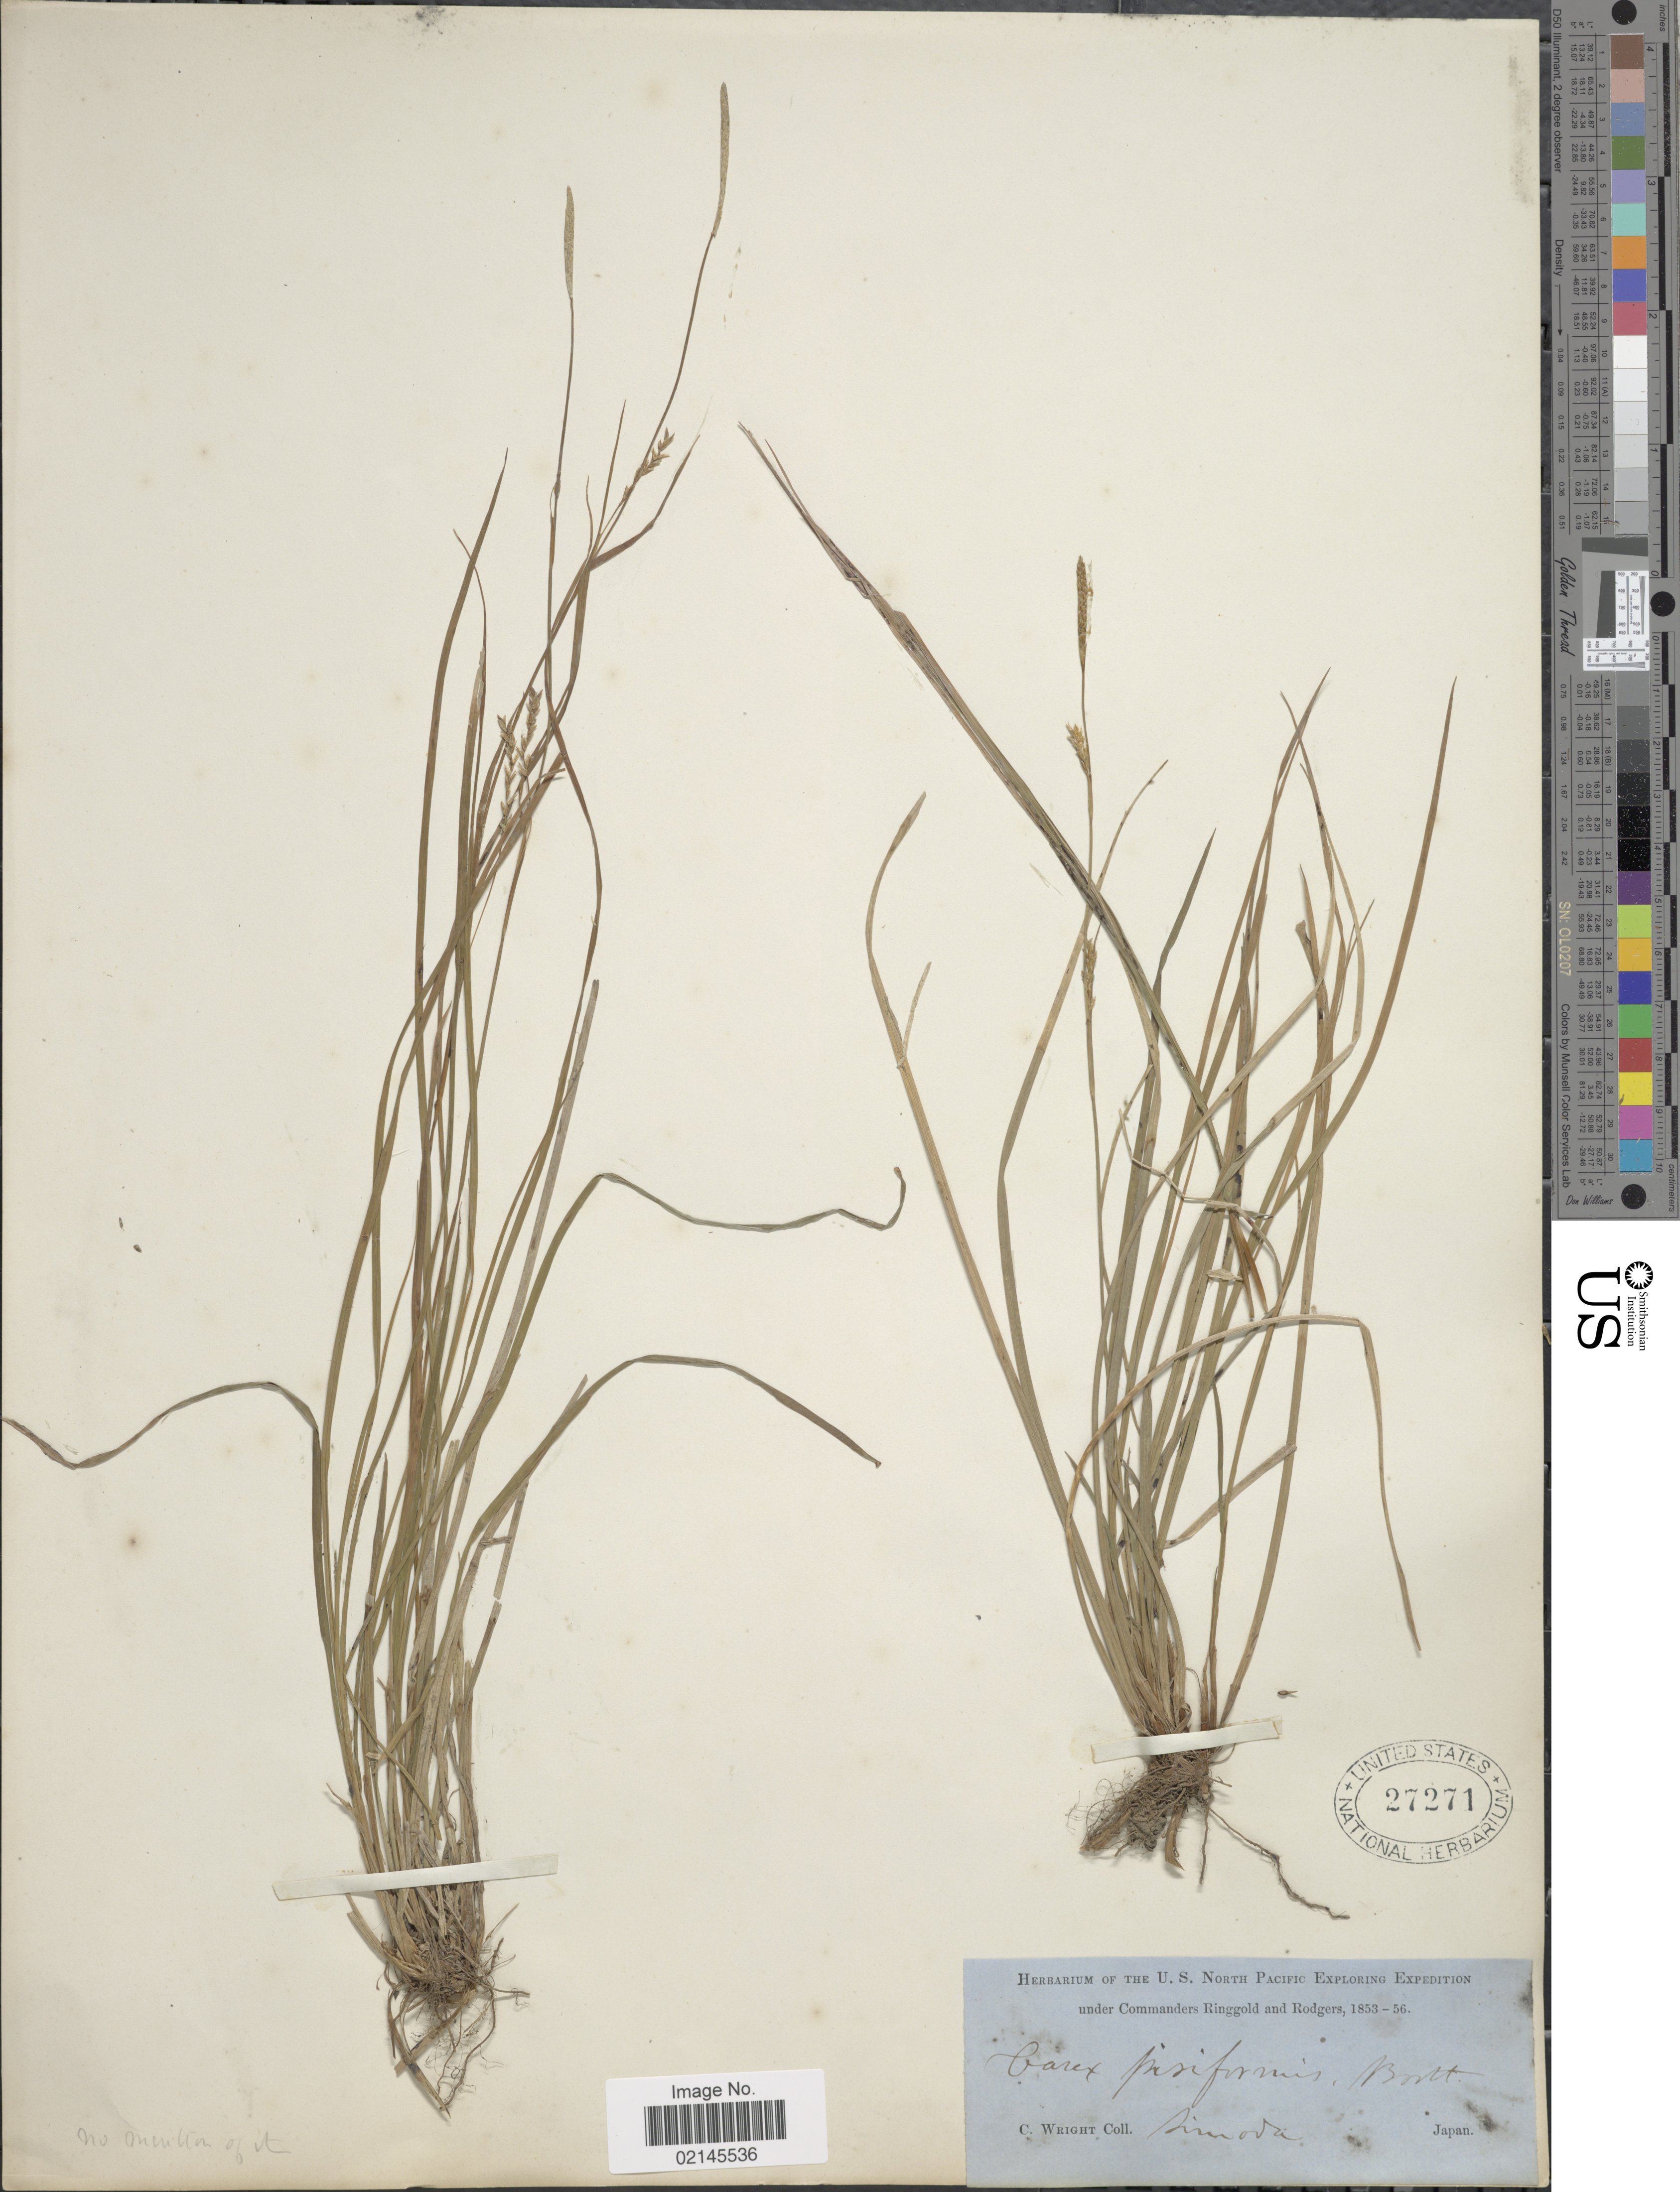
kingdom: Plantae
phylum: Tracheophyta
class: Liliopsida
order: Poales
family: Cyperaceae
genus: Carex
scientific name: Carex pisiformis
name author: Boott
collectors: C. Wright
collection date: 1853/1856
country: Japan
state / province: Sizuoka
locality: Simoda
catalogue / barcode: US 27271